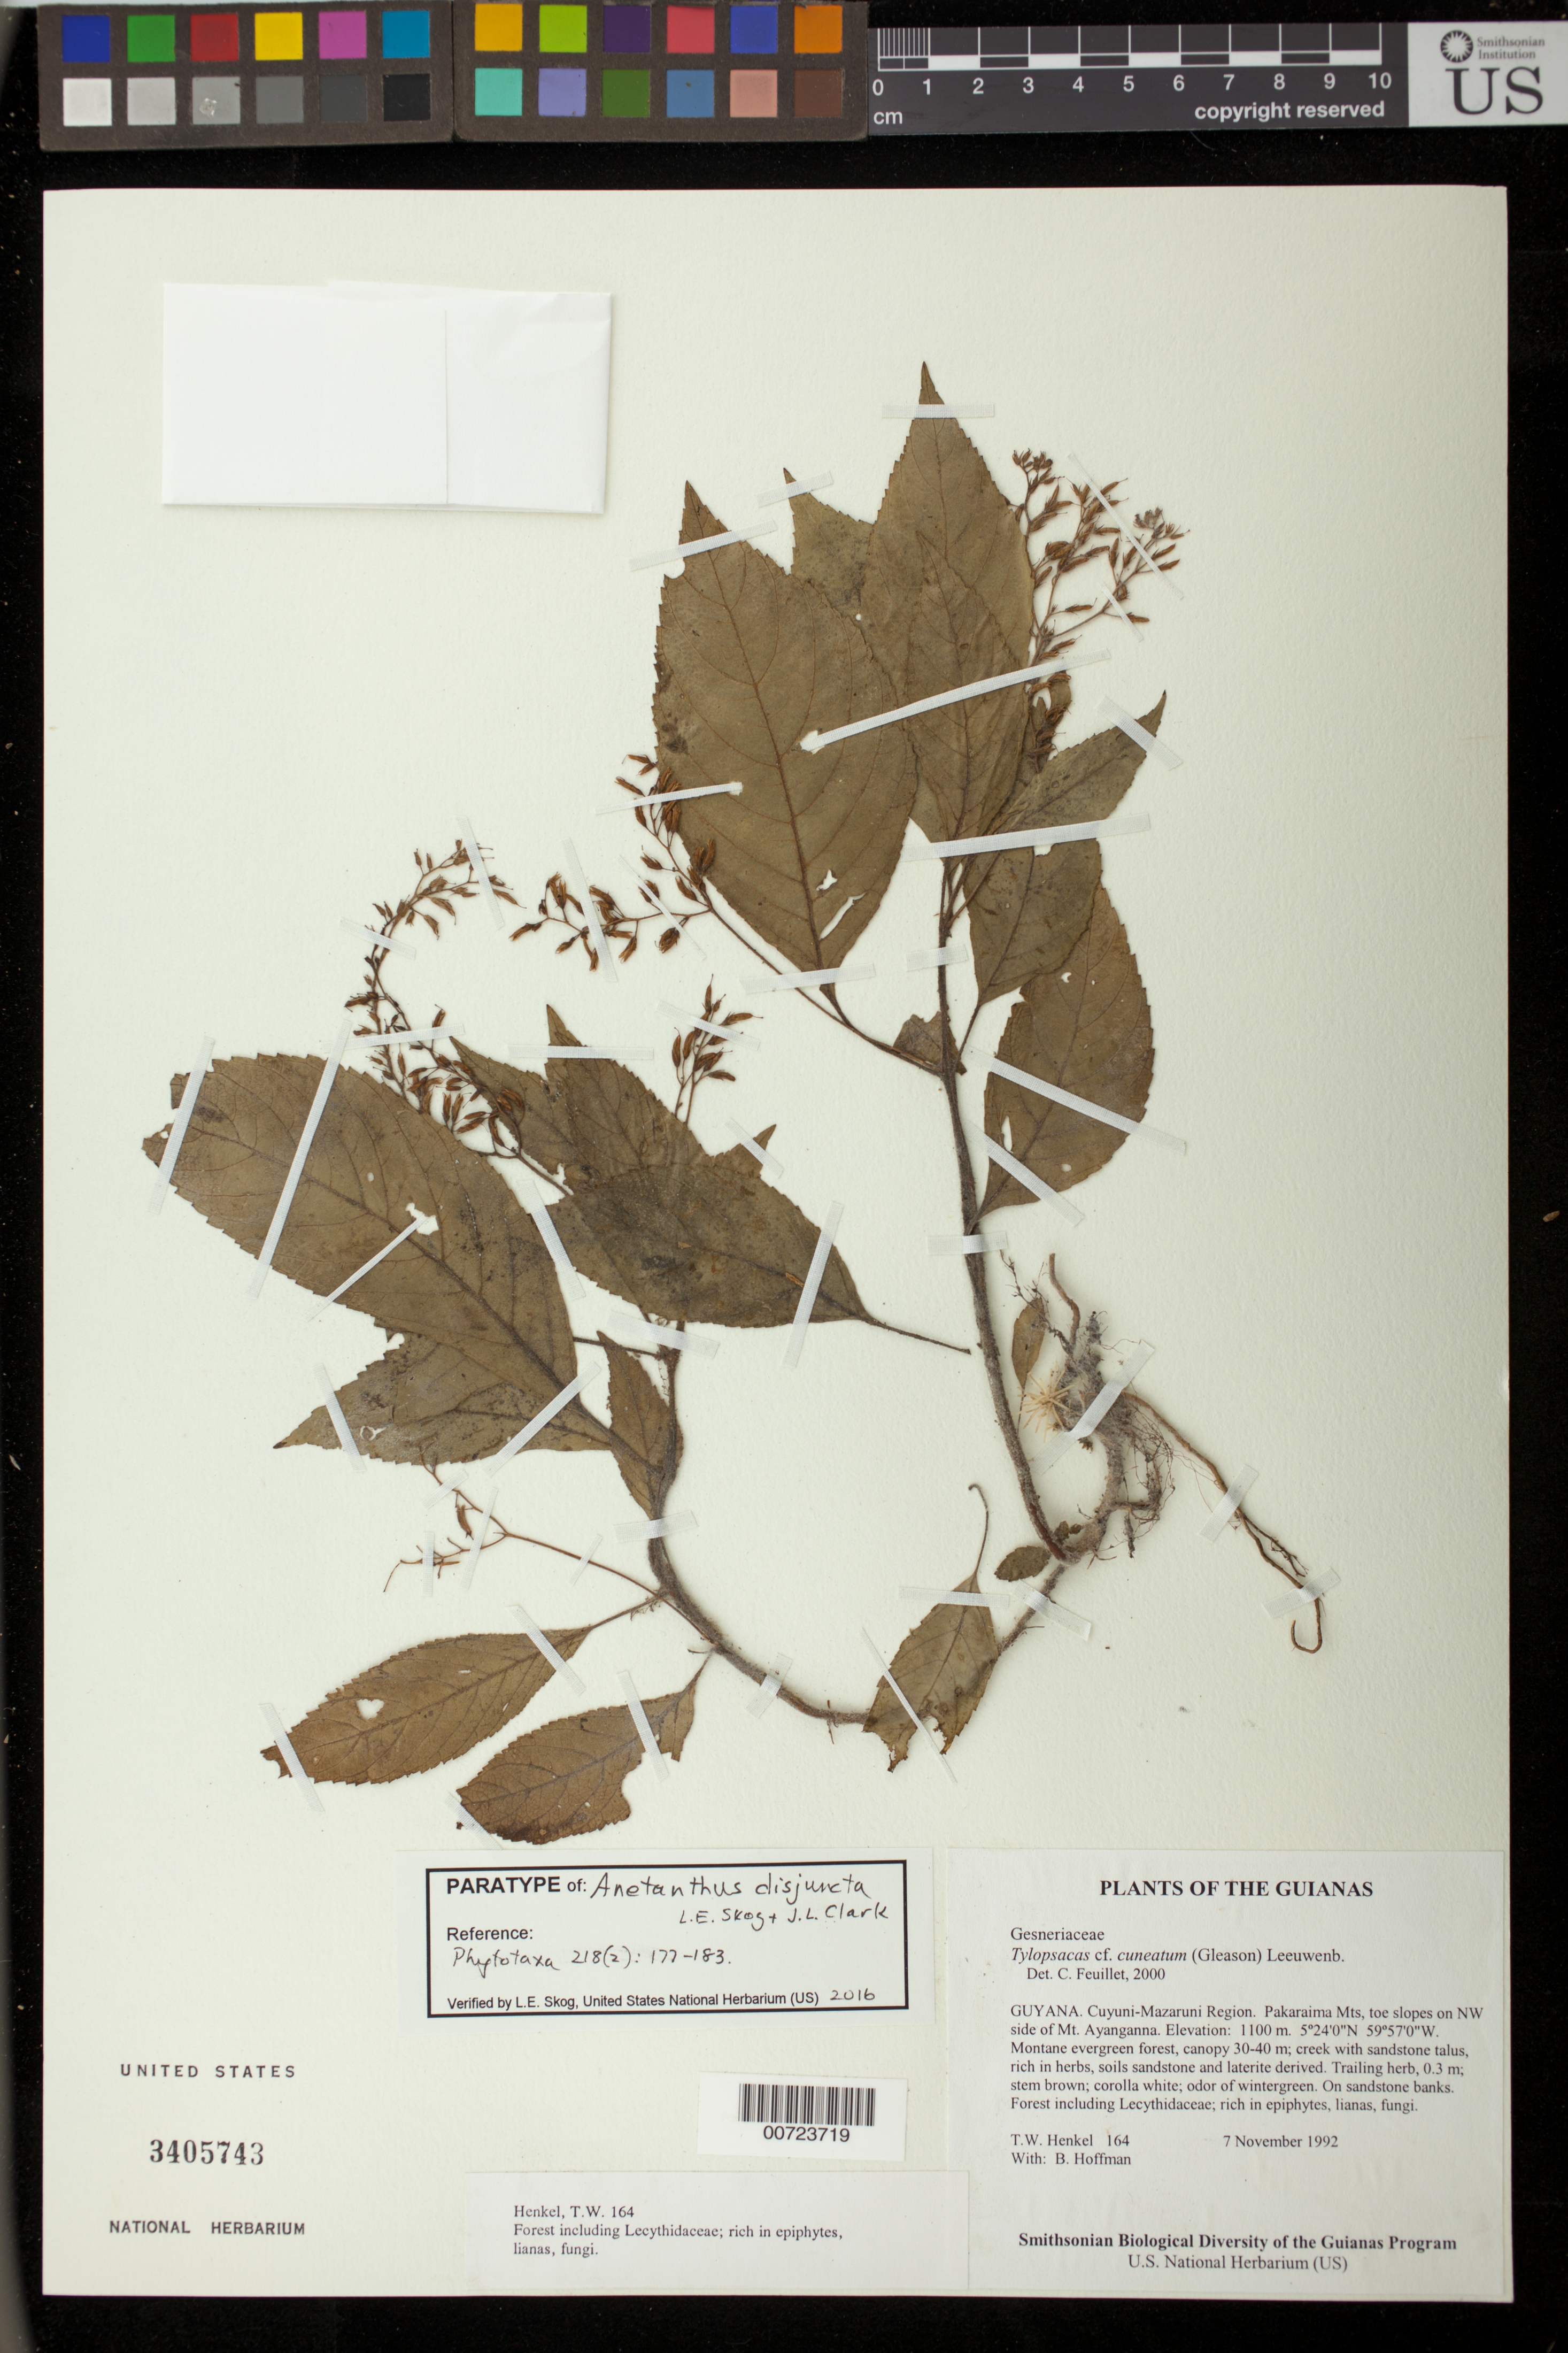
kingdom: Plantae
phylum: Tracheophyta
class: Magnoliopsida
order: Lamiales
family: Gesneriaceae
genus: Anetanthus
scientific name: Anetanthus disjuncta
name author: L.E. Skog & J.L. Clark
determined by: Skog, Laurence E.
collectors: T. Henkel & B. Hoffman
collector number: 164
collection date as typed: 07 Nov 1992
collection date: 1992-11-07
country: Guyana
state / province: Cuyuni-Mazaruni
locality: Pakaraima Mts, toe slopes on NW side of Mt. Ayanganna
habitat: Montane evergreen forest, canopy 30-40 m; creek with sandstone talus, rich in herbs, soils sandstone and laterite derived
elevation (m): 1100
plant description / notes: Paratype of Anetanthus disjuncta L. E. Skog & J. L. Clark. Reference: Phytotaxa 281(2):177-183.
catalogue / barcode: US 3405743